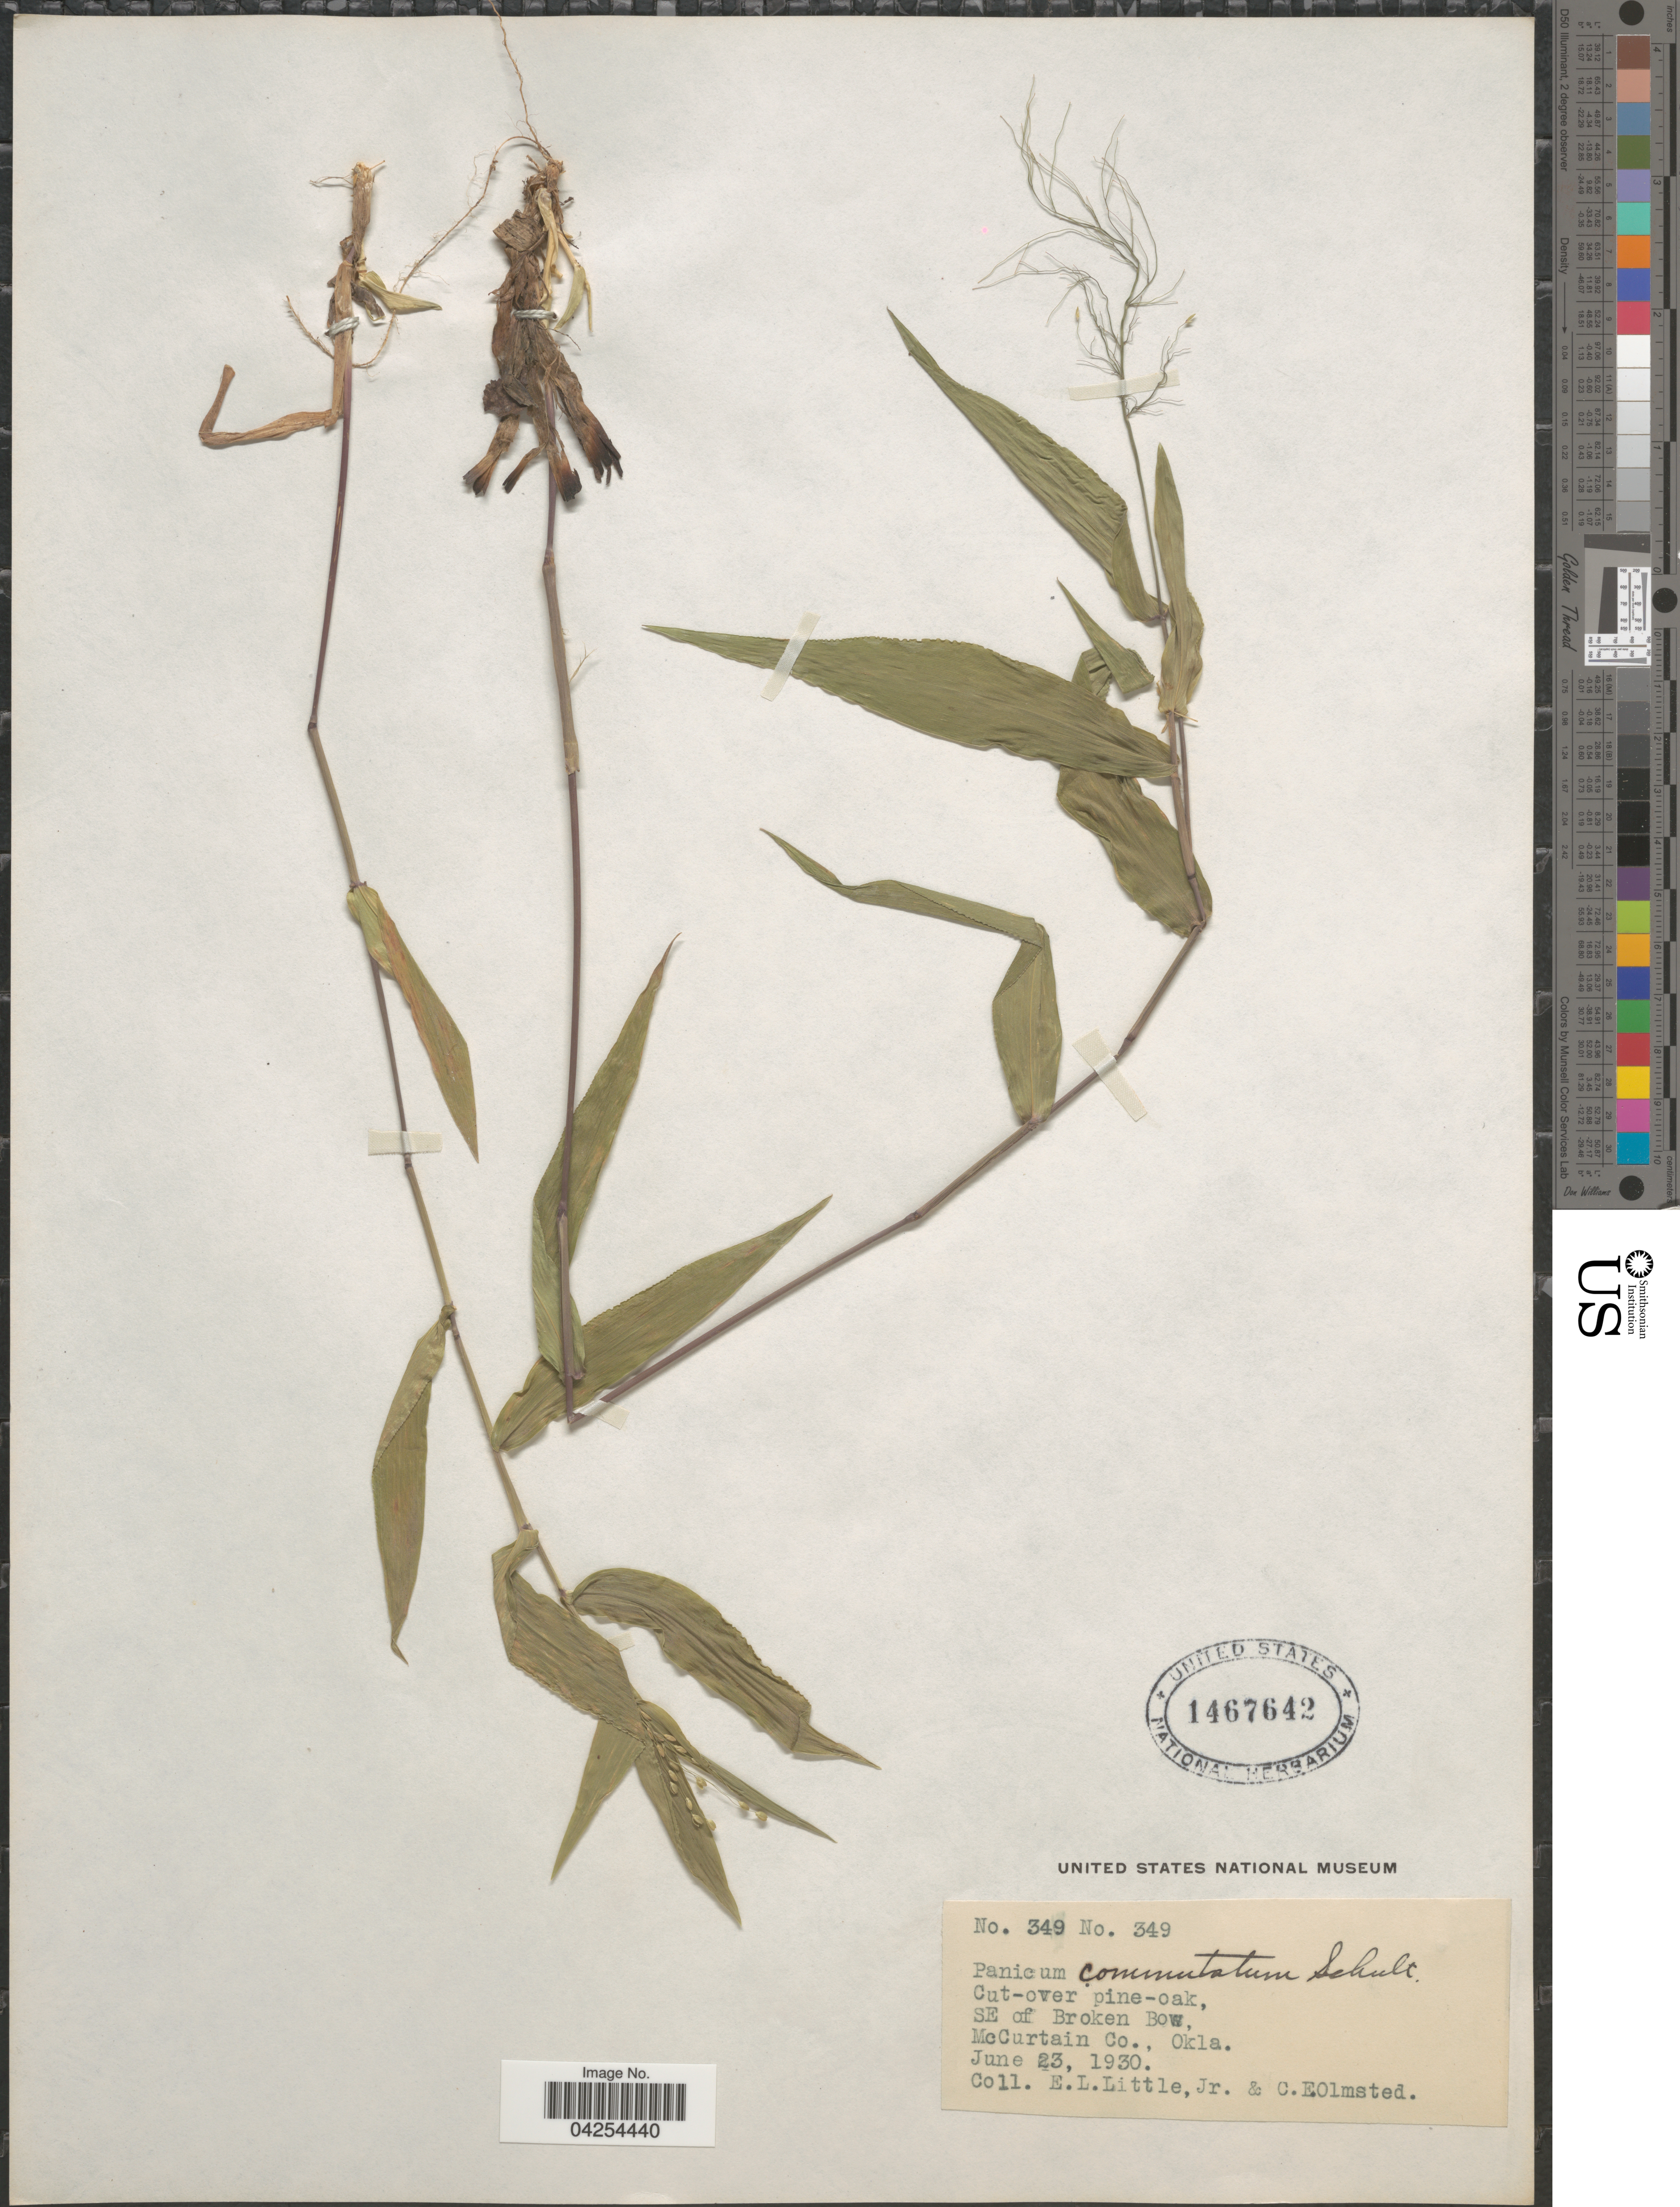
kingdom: Plantae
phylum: Tracheophyta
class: Liliopsida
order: Poales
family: Poaceae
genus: Dichanthelium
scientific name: Dichanthelium commutatum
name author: (Schult.) Gould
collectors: E. L. Little & C. Olmsted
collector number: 349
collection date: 1930-06-23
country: United States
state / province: Oklahoma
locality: Cut-over pine-oak, SE of Broken Bow, McCurtain Co.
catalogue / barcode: US 1467642